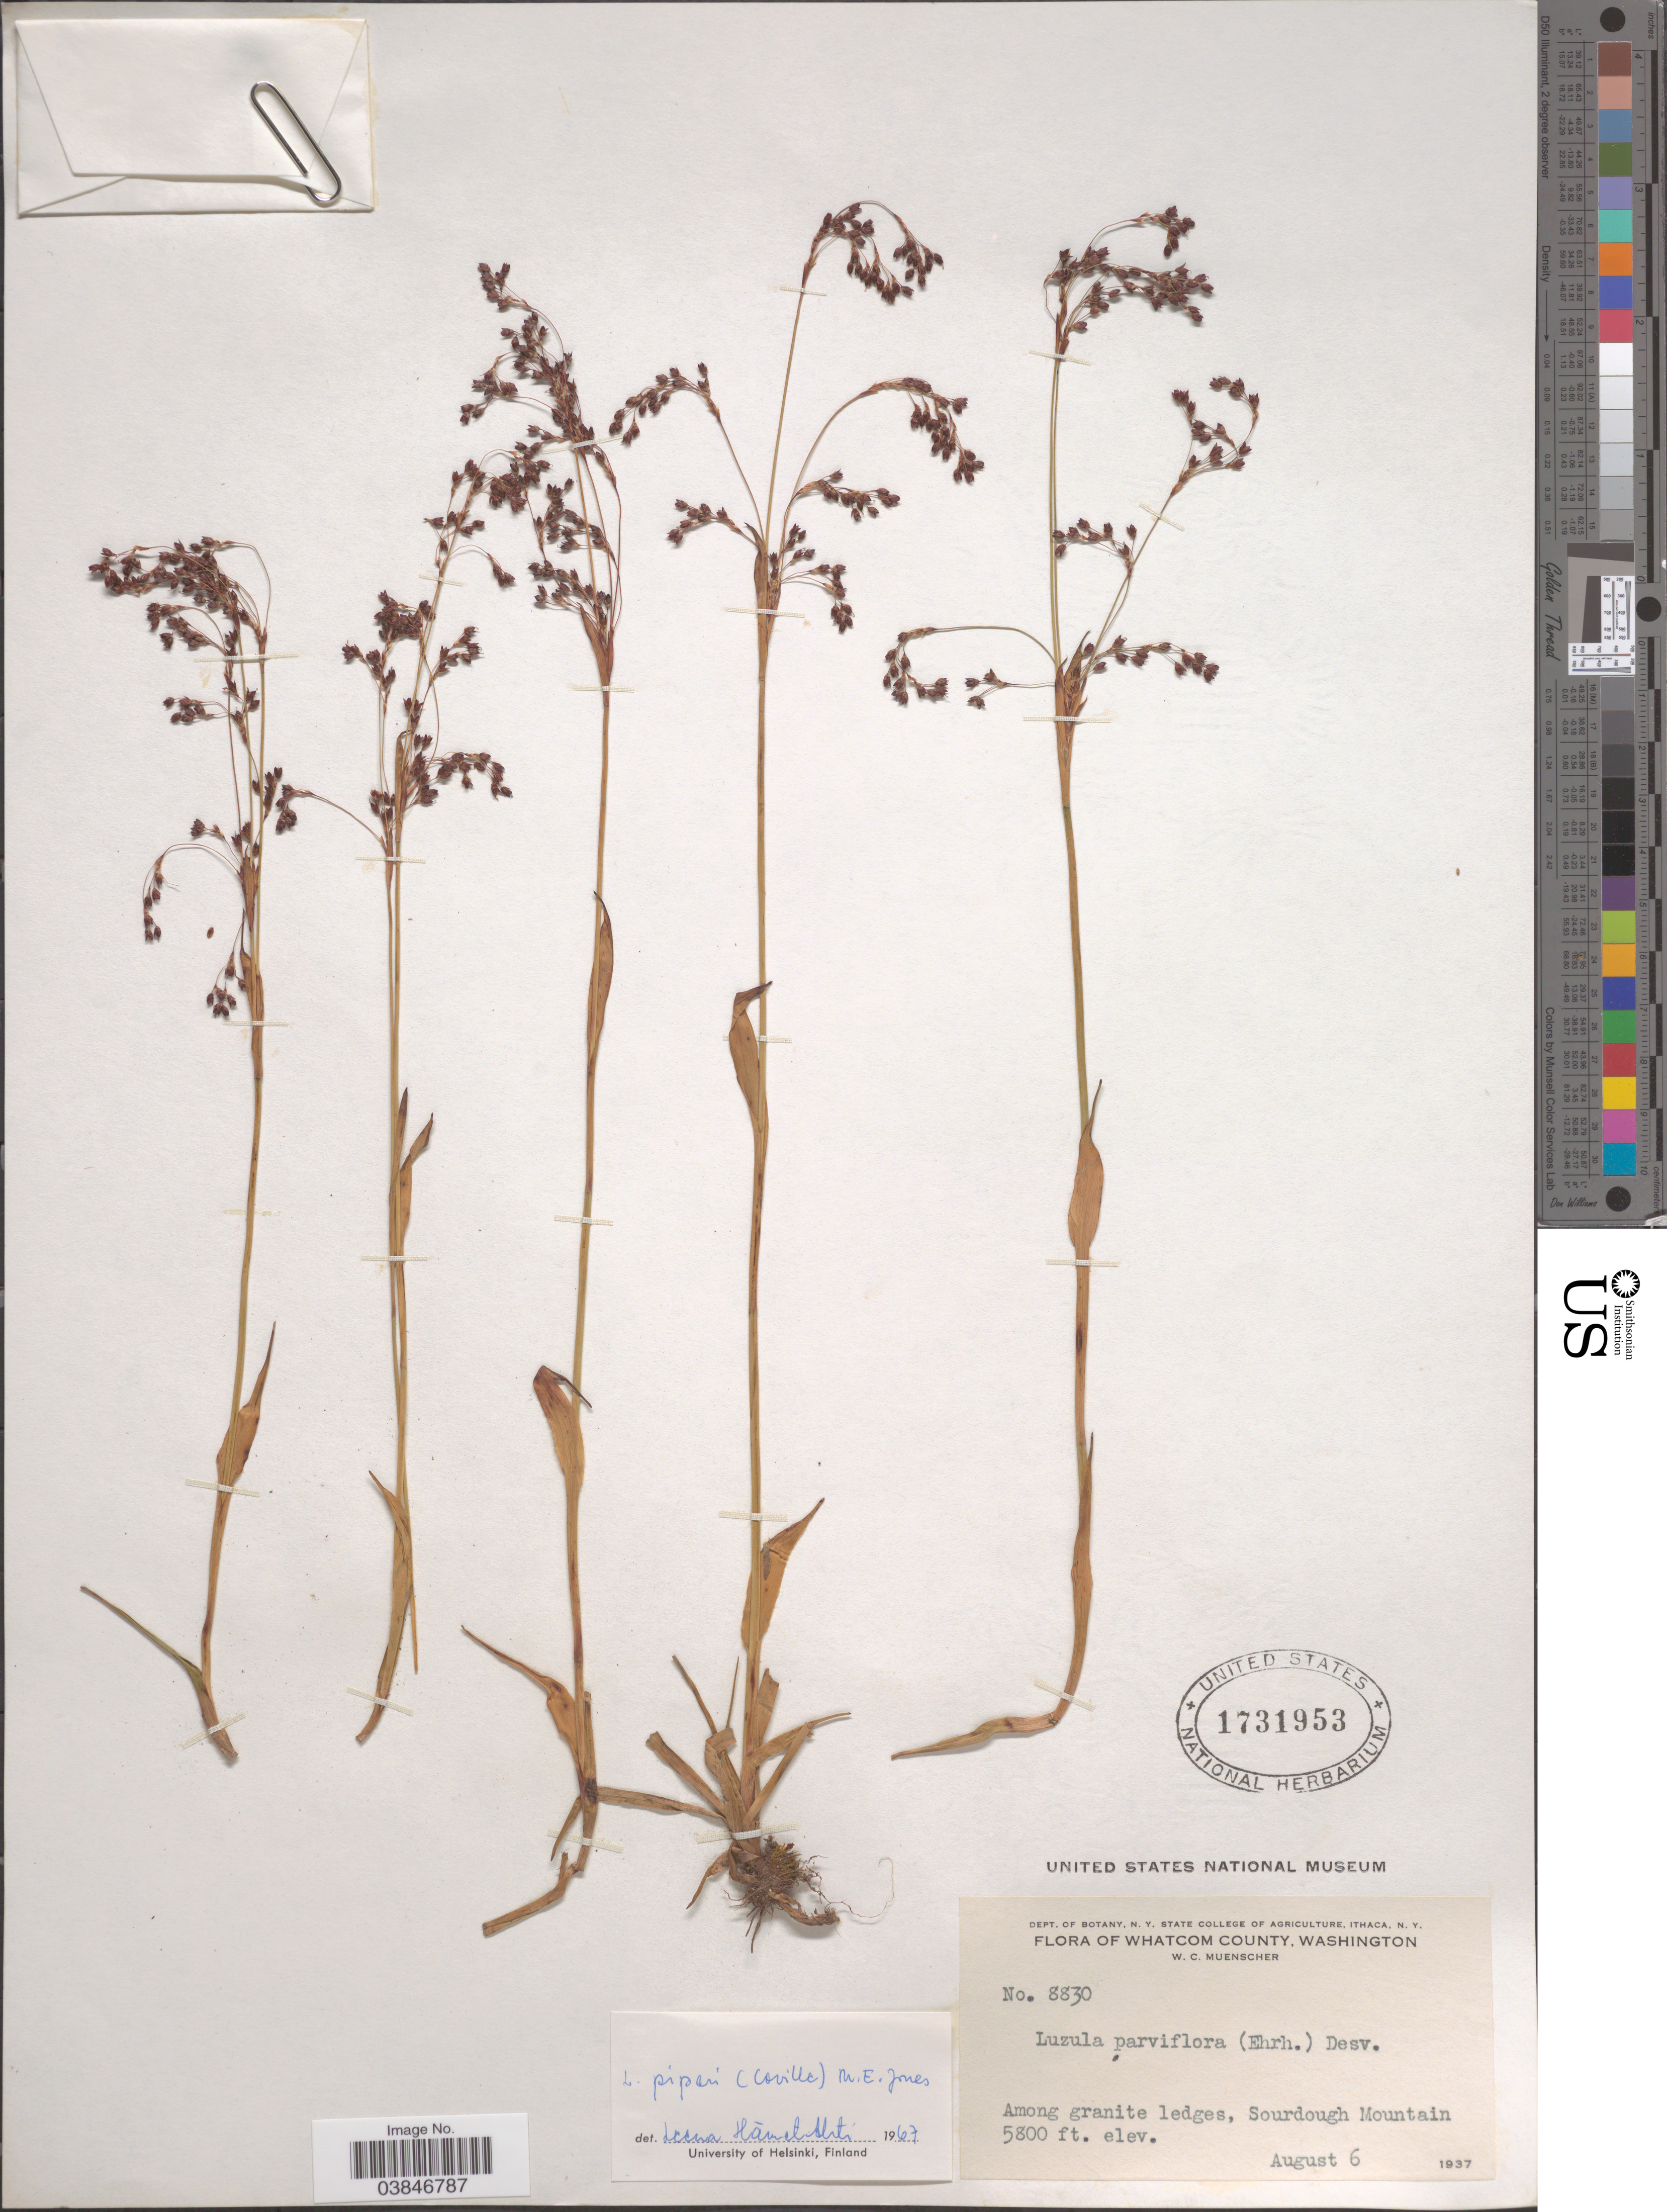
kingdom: Plantae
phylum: Tracheophyta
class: Liliopsida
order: Poales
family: Juncaceae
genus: Luzula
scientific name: Luzula piperi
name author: (Coville) M.E. Jones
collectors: W. Muenscher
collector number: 8830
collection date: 1937-08-06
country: United States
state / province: Washington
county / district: Whatcom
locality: Whatcom County. Sourdough Mountain.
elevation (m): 1768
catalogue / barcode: US 1731953